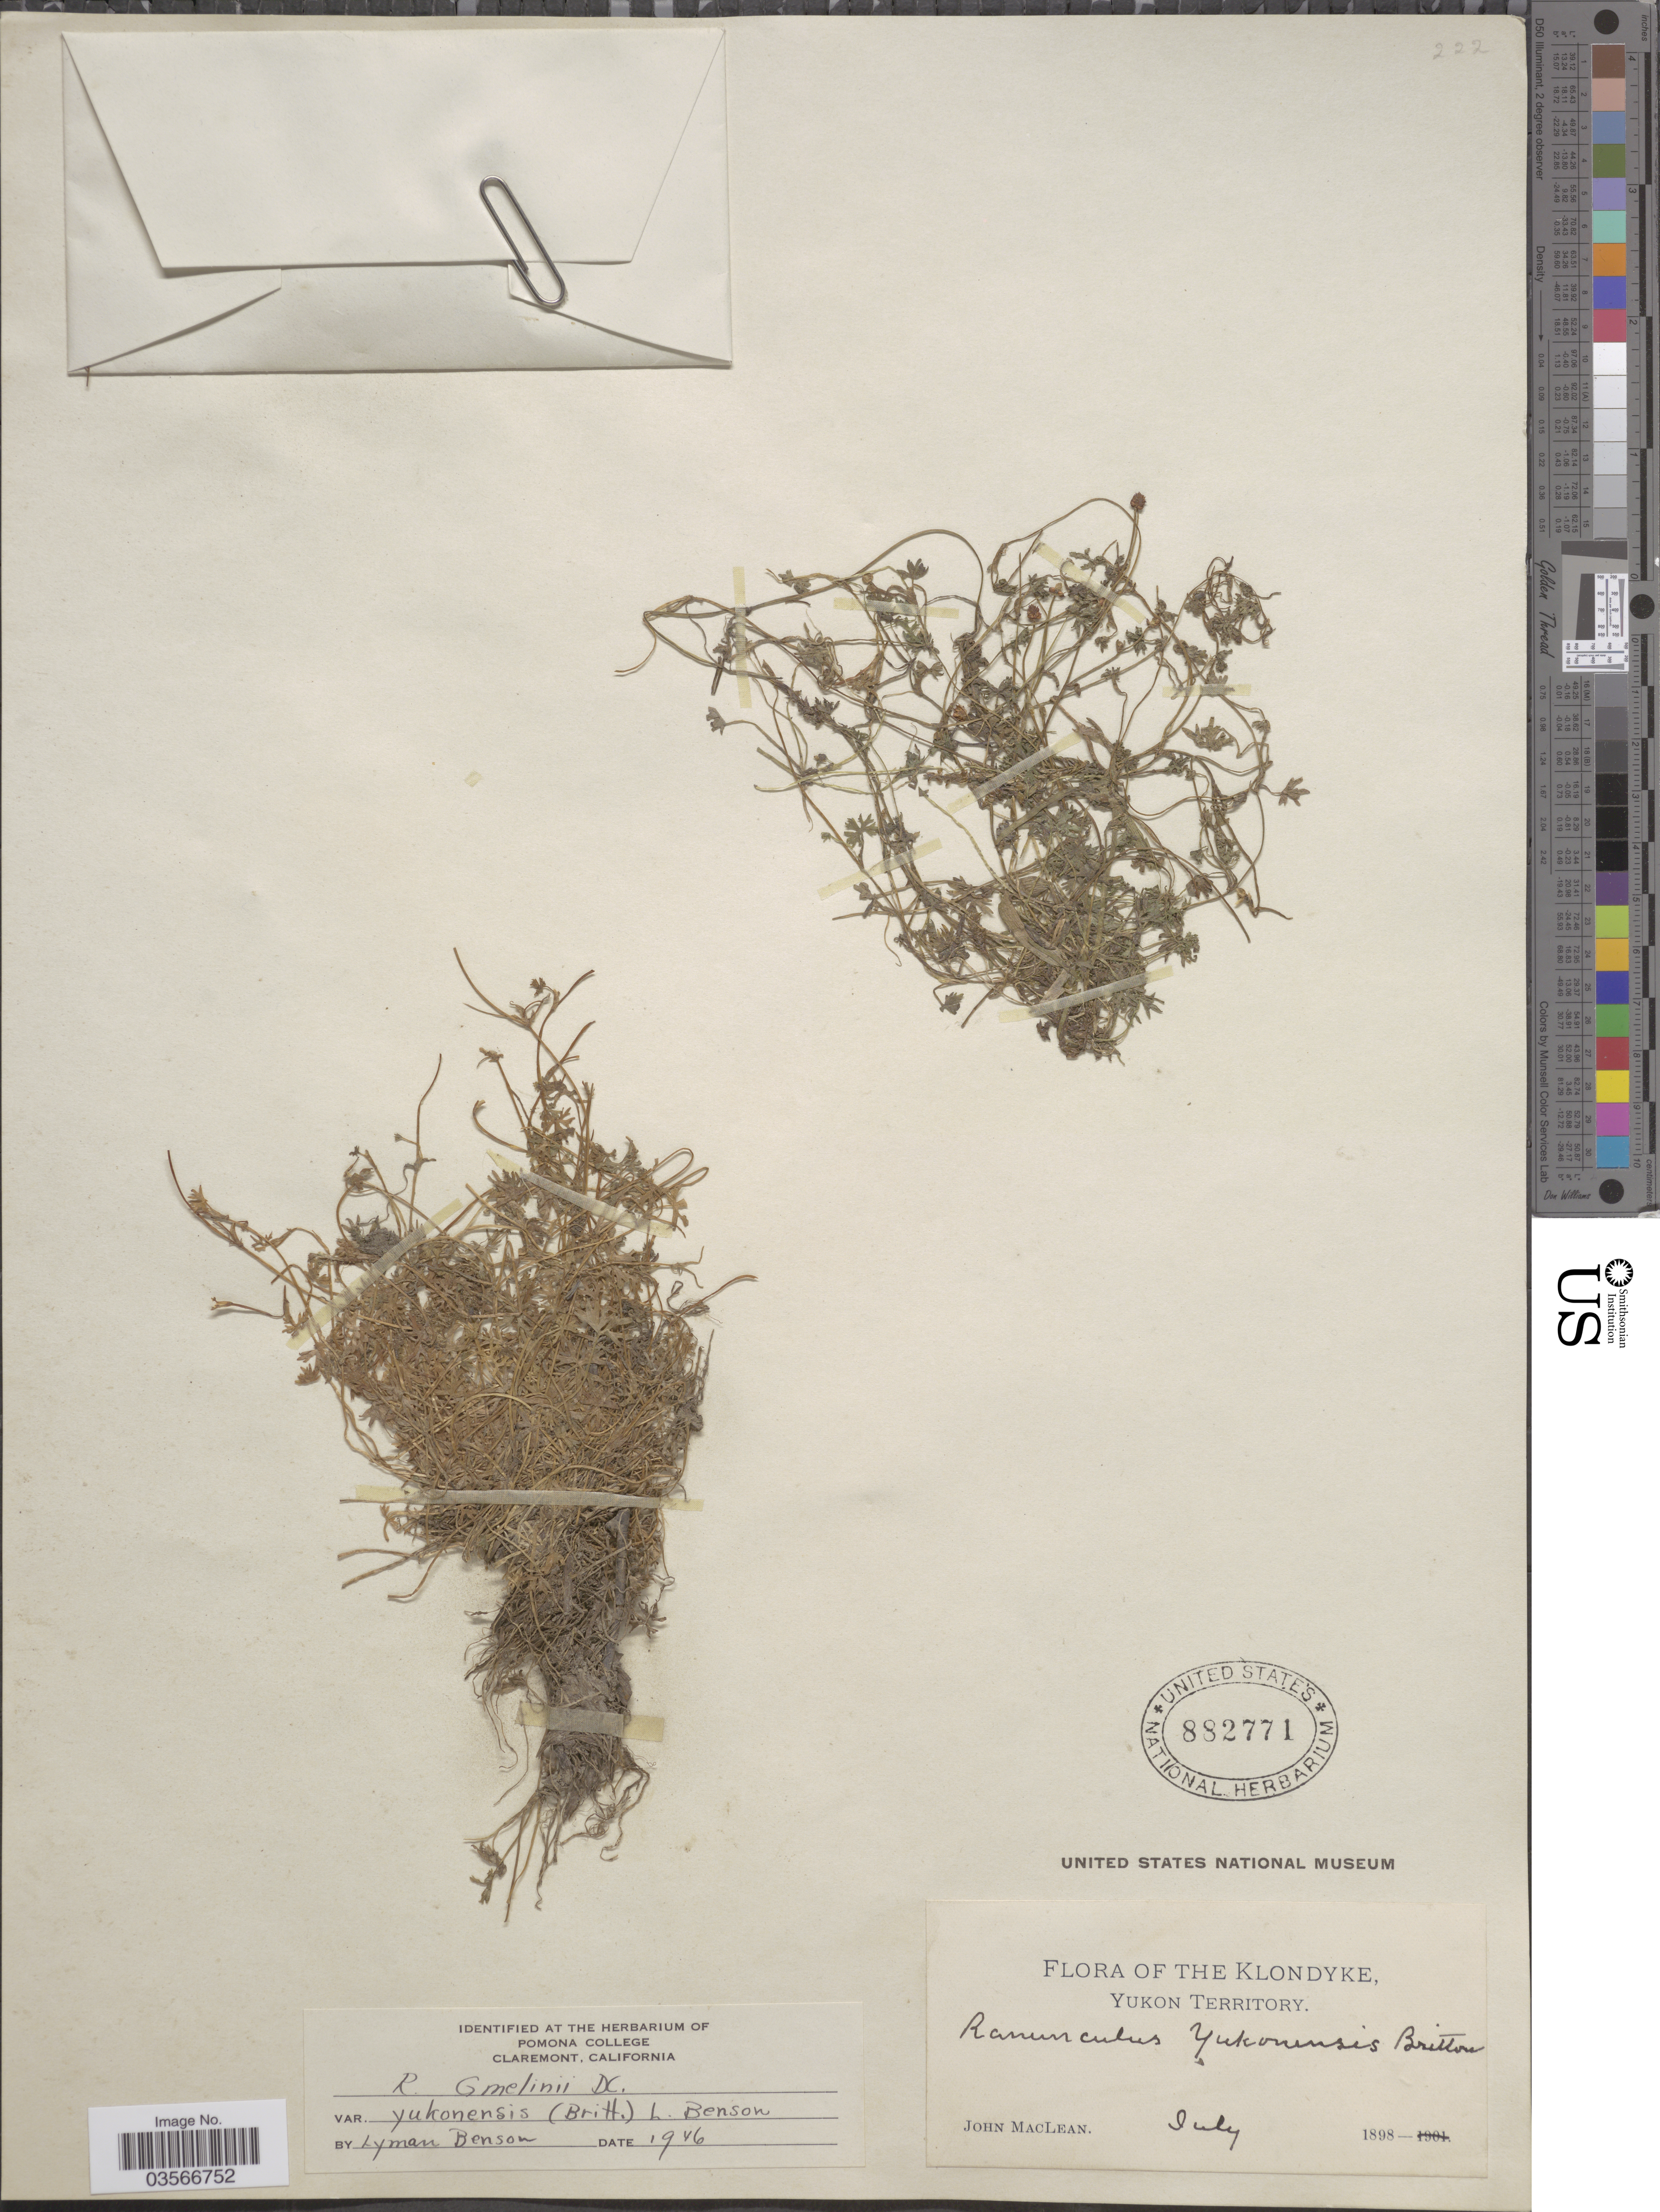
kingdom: Plantae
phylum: Tracheophyta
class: Magnoliopsida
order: Ranunculales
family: Ranunculaceae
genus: Ranunculus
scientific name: Ranunculus gmelinii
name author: DC.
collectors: J. Maclean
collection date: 1898-07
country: Canada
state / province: Yukon Territory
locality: The Klondyke.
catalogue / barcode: US 882771